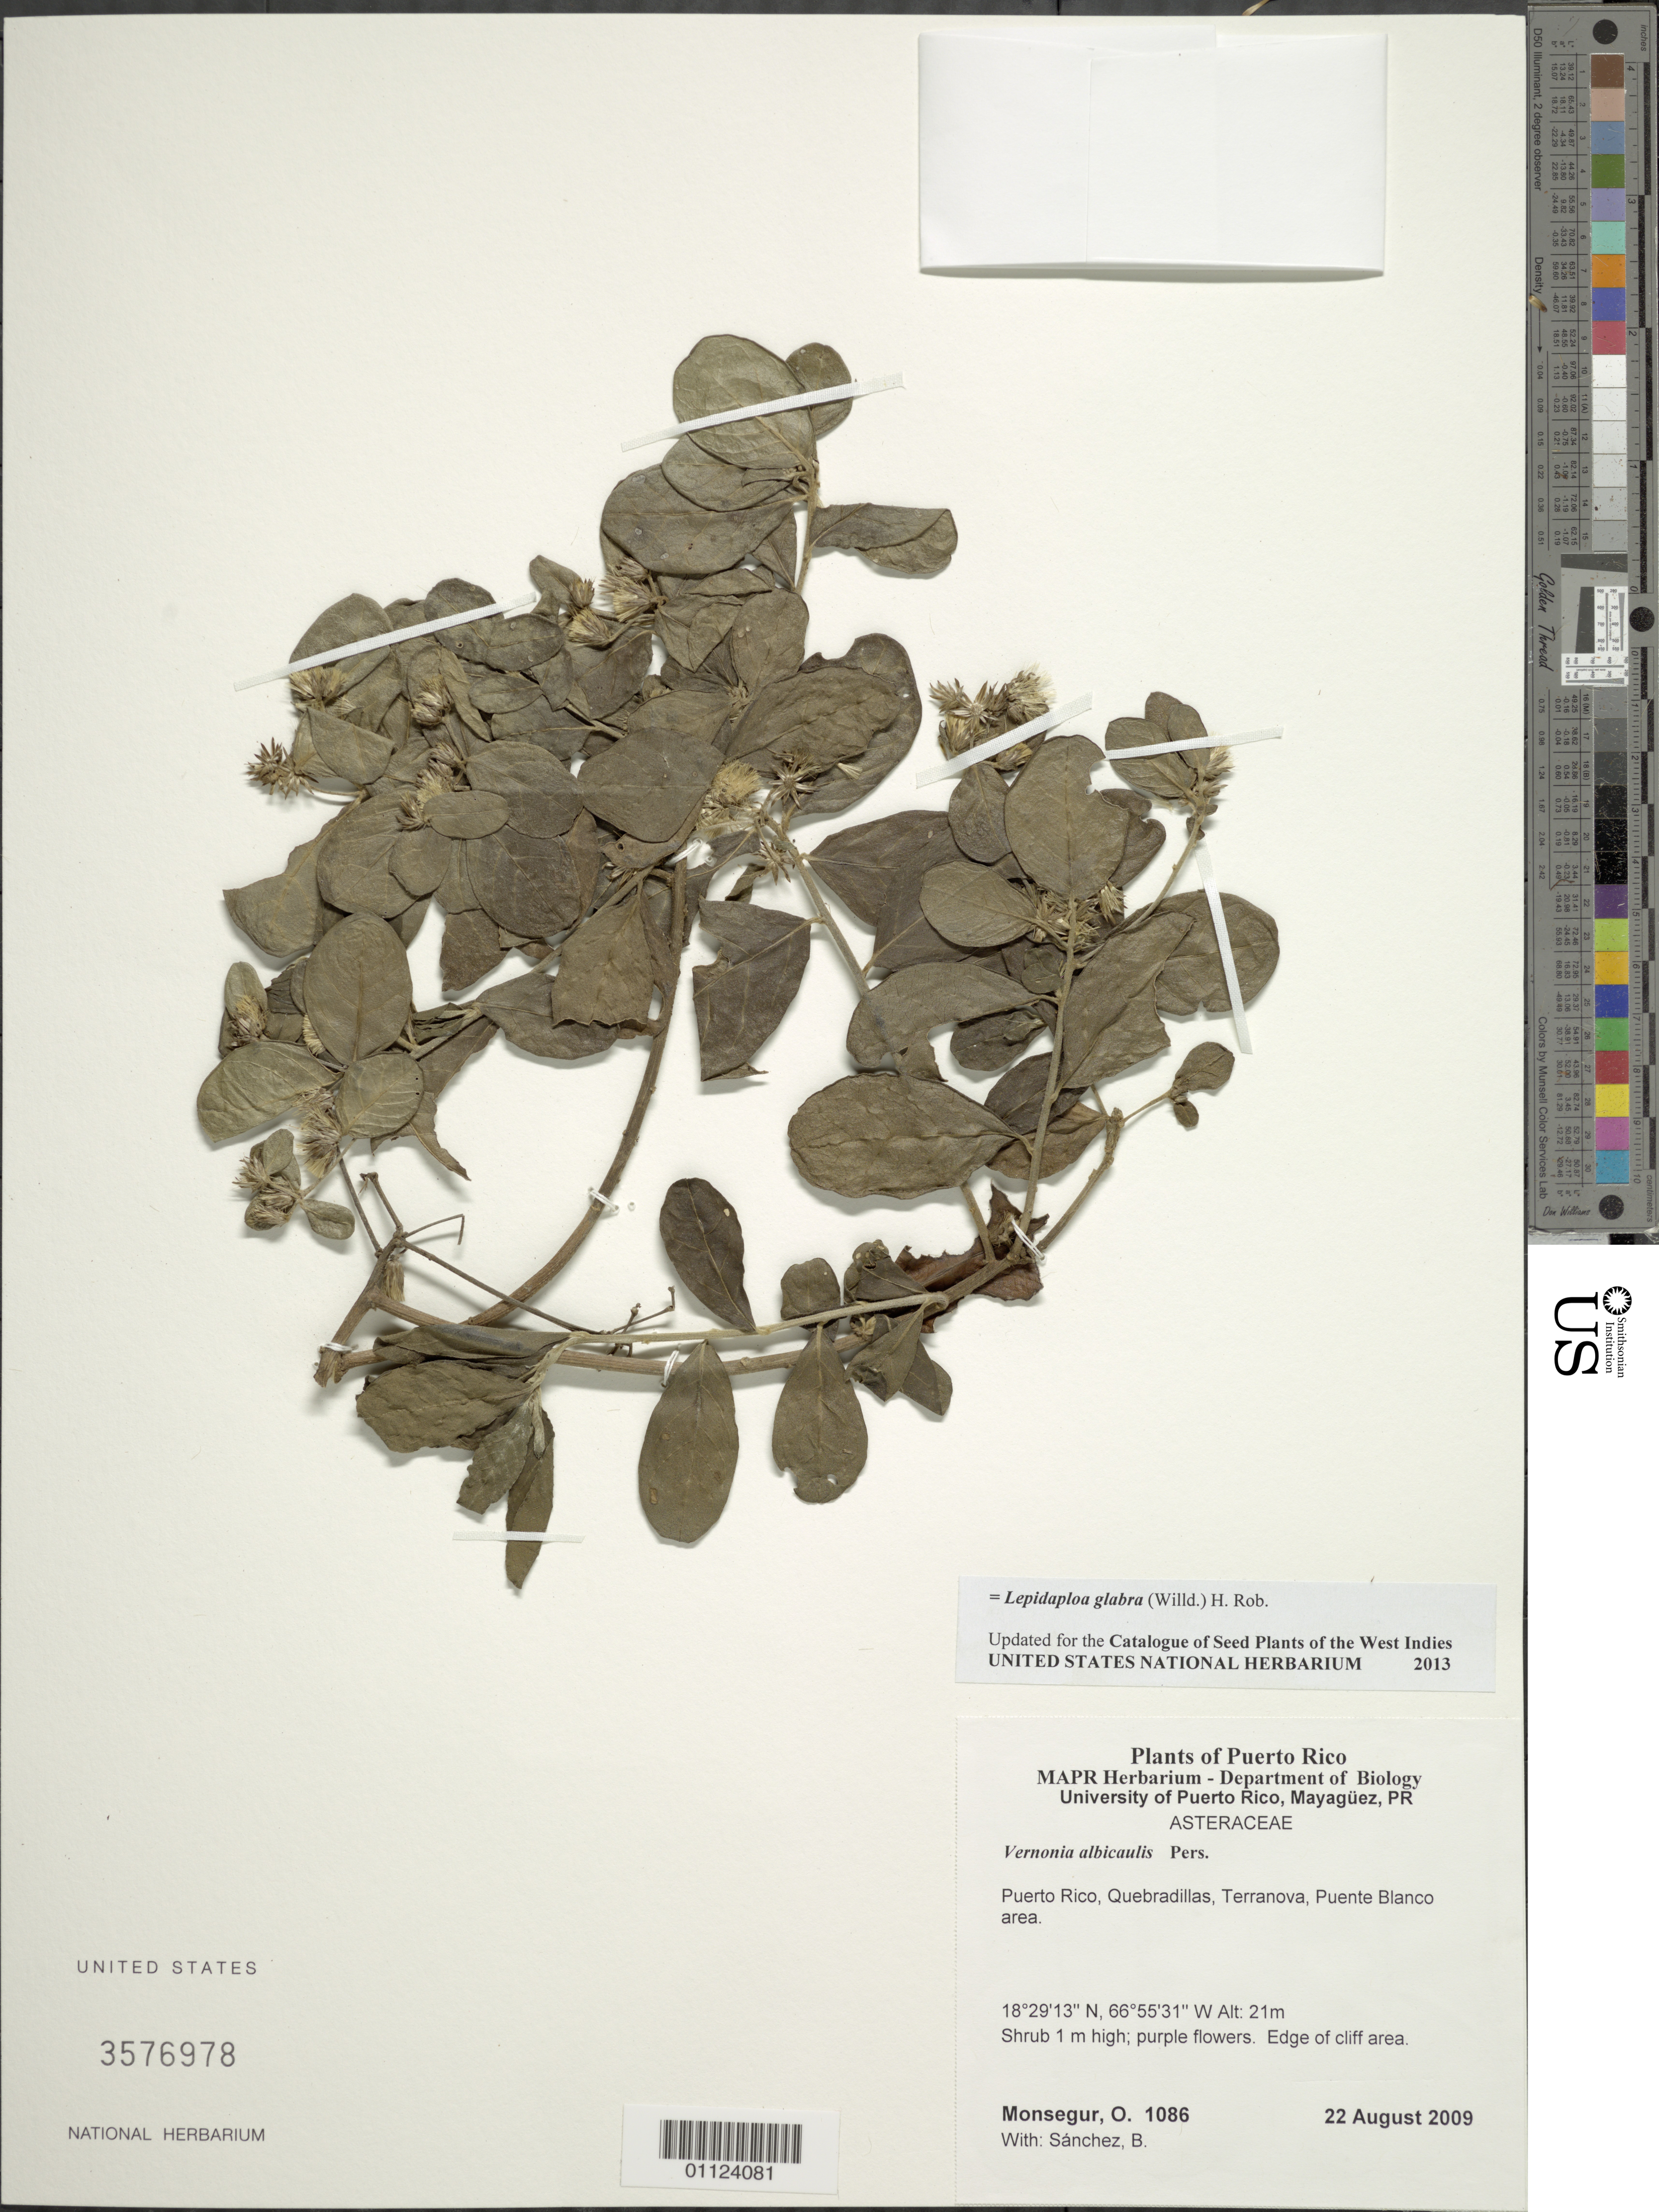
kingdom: Plantae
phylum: Tracheophyta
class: Magnoliopsida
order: Asterales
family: Asteraceae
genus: Lepidaploa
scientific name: Lepidaploa glabra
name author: (Willd.) H. Rob.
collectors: O. Monsegur & B. Sánchez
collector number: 1086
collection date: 2009-08-22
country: Puerto Rico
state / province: Quebradillas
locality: Terranova, Puente Blanco area.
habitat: Edge of cliff area.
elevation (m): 21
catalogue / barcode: US 3576978